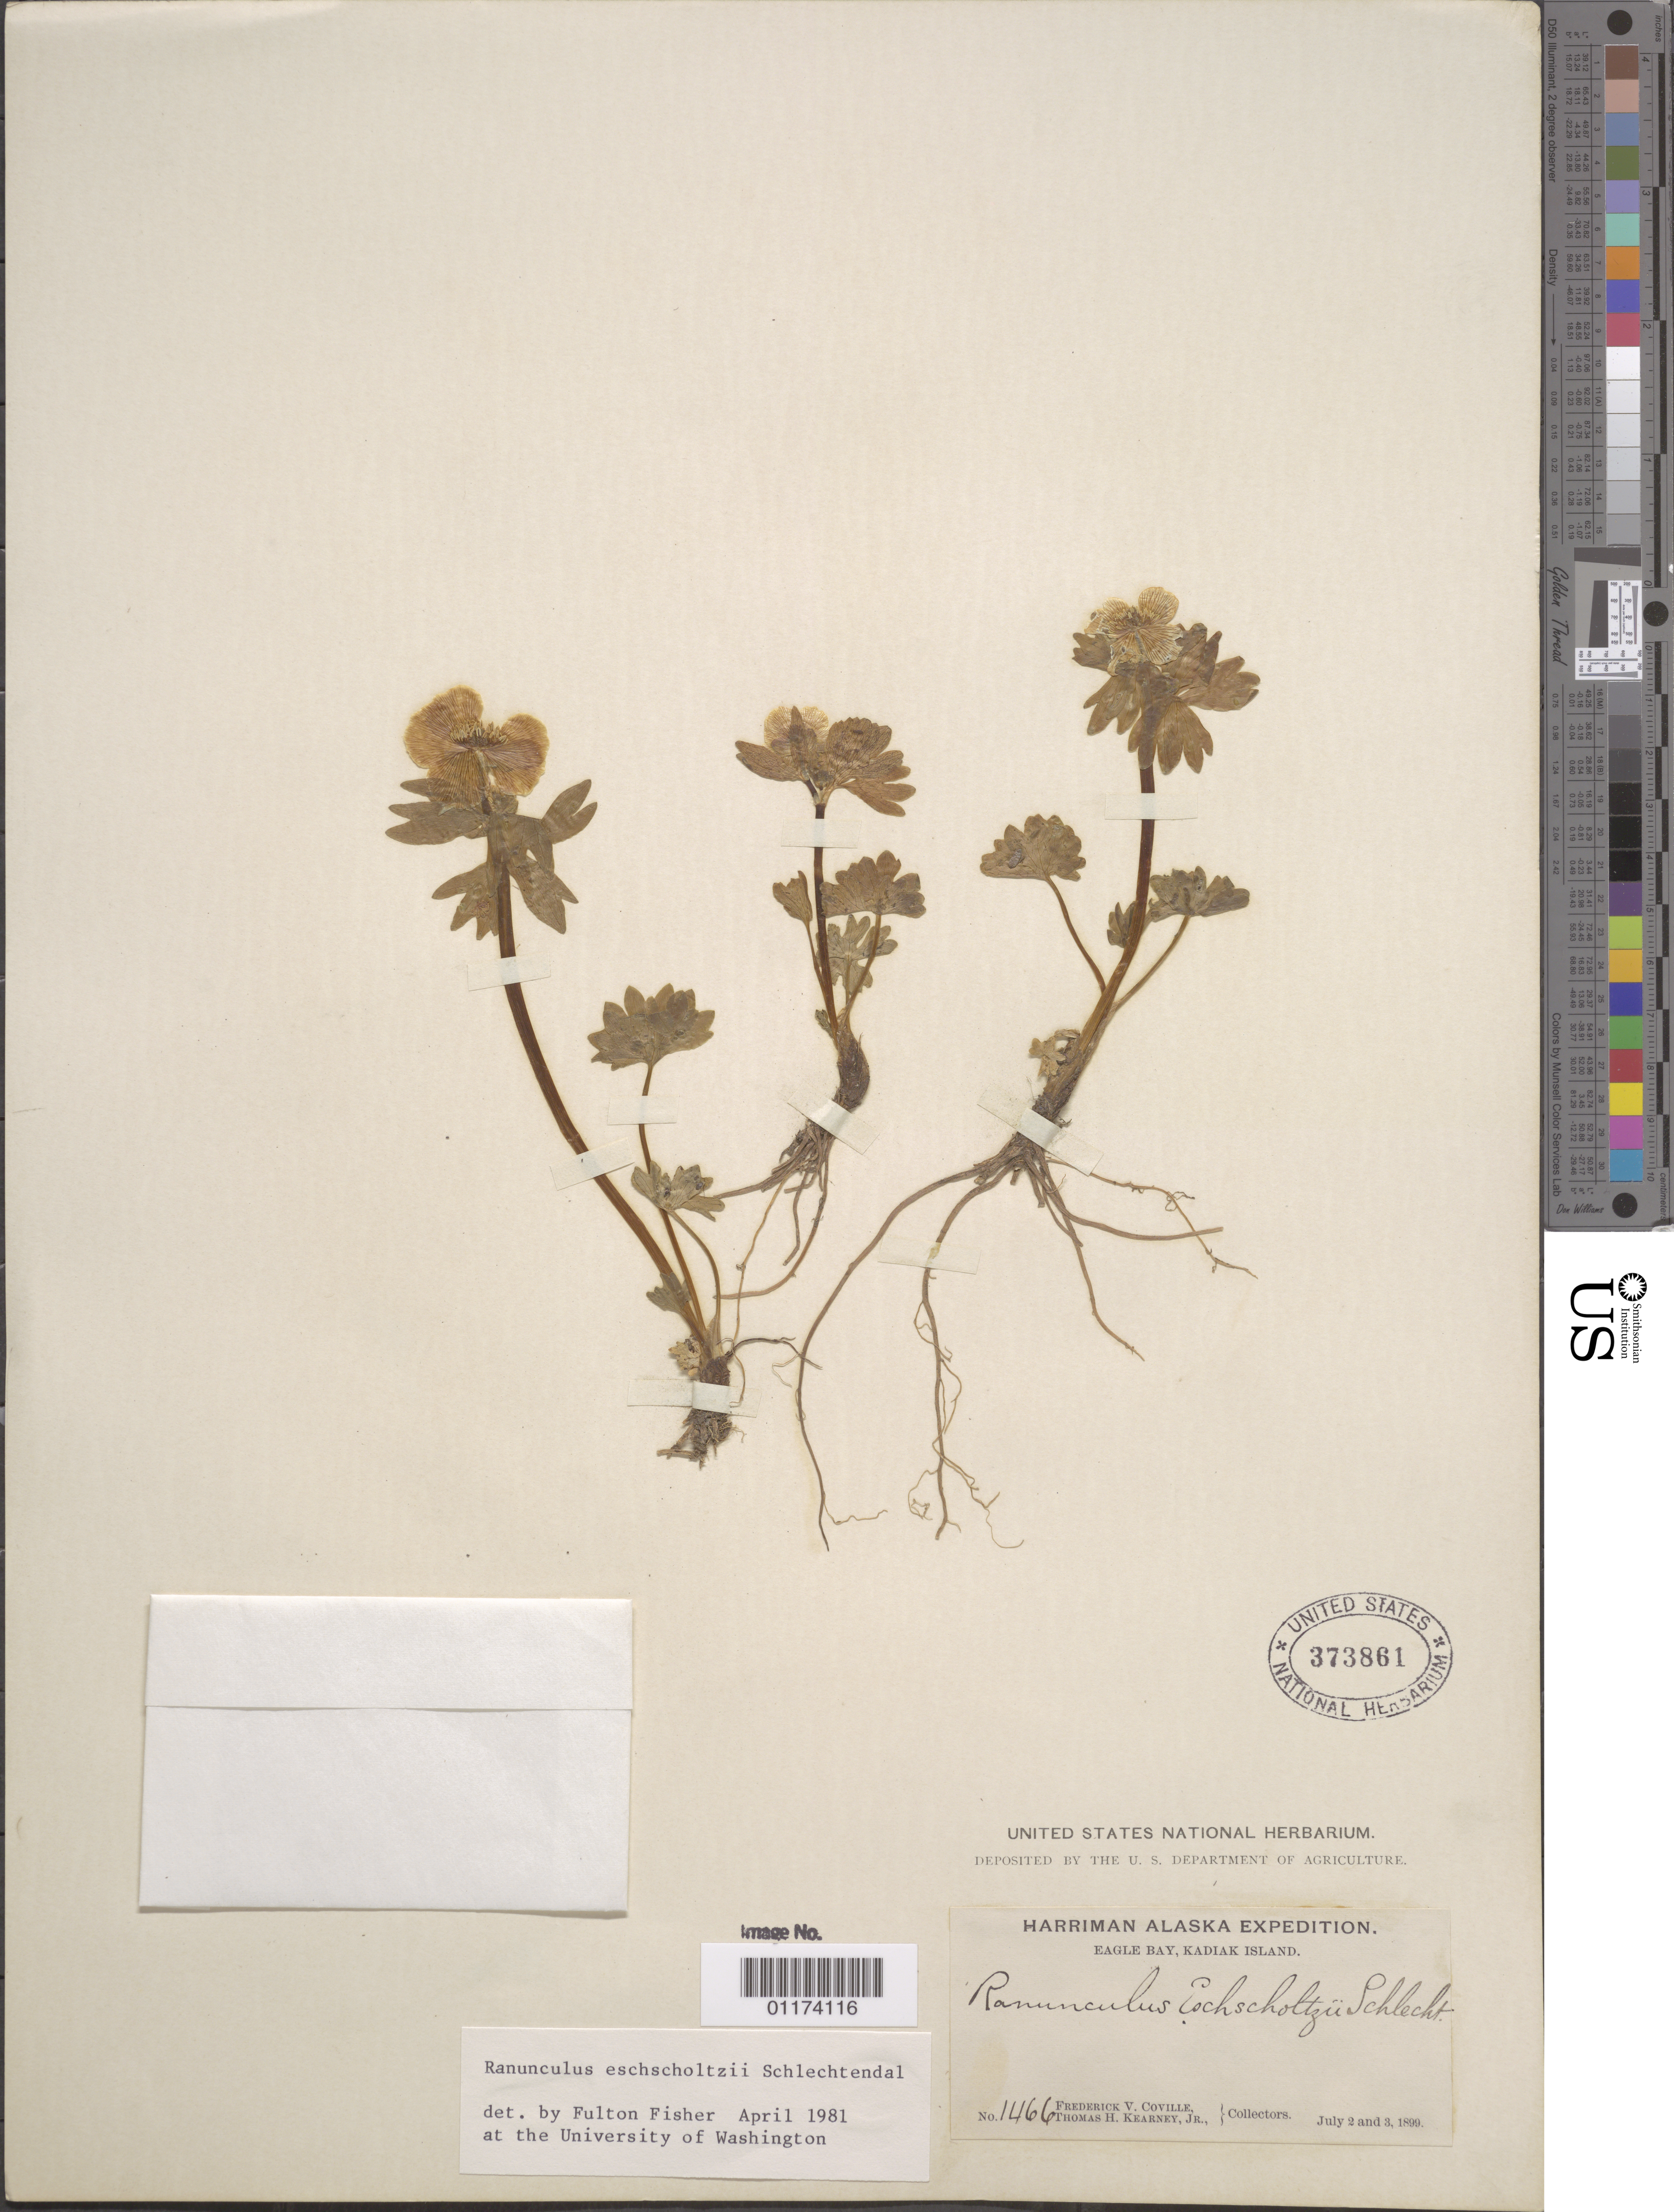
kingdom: Plantae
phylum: Tracheophyta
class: Magnoliopsida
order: Ranunculales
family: Ranunculaceae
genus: Ranunculus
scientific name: Ranunculus eschscholtzii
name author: Schltdl.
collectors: F. V. Coville & T. H. Kearney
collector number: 1466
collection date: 1899-07-02,1899-07-03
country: United States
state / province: Alaska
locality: Eagle Bay, Kadiak Island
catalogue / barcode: US 373861